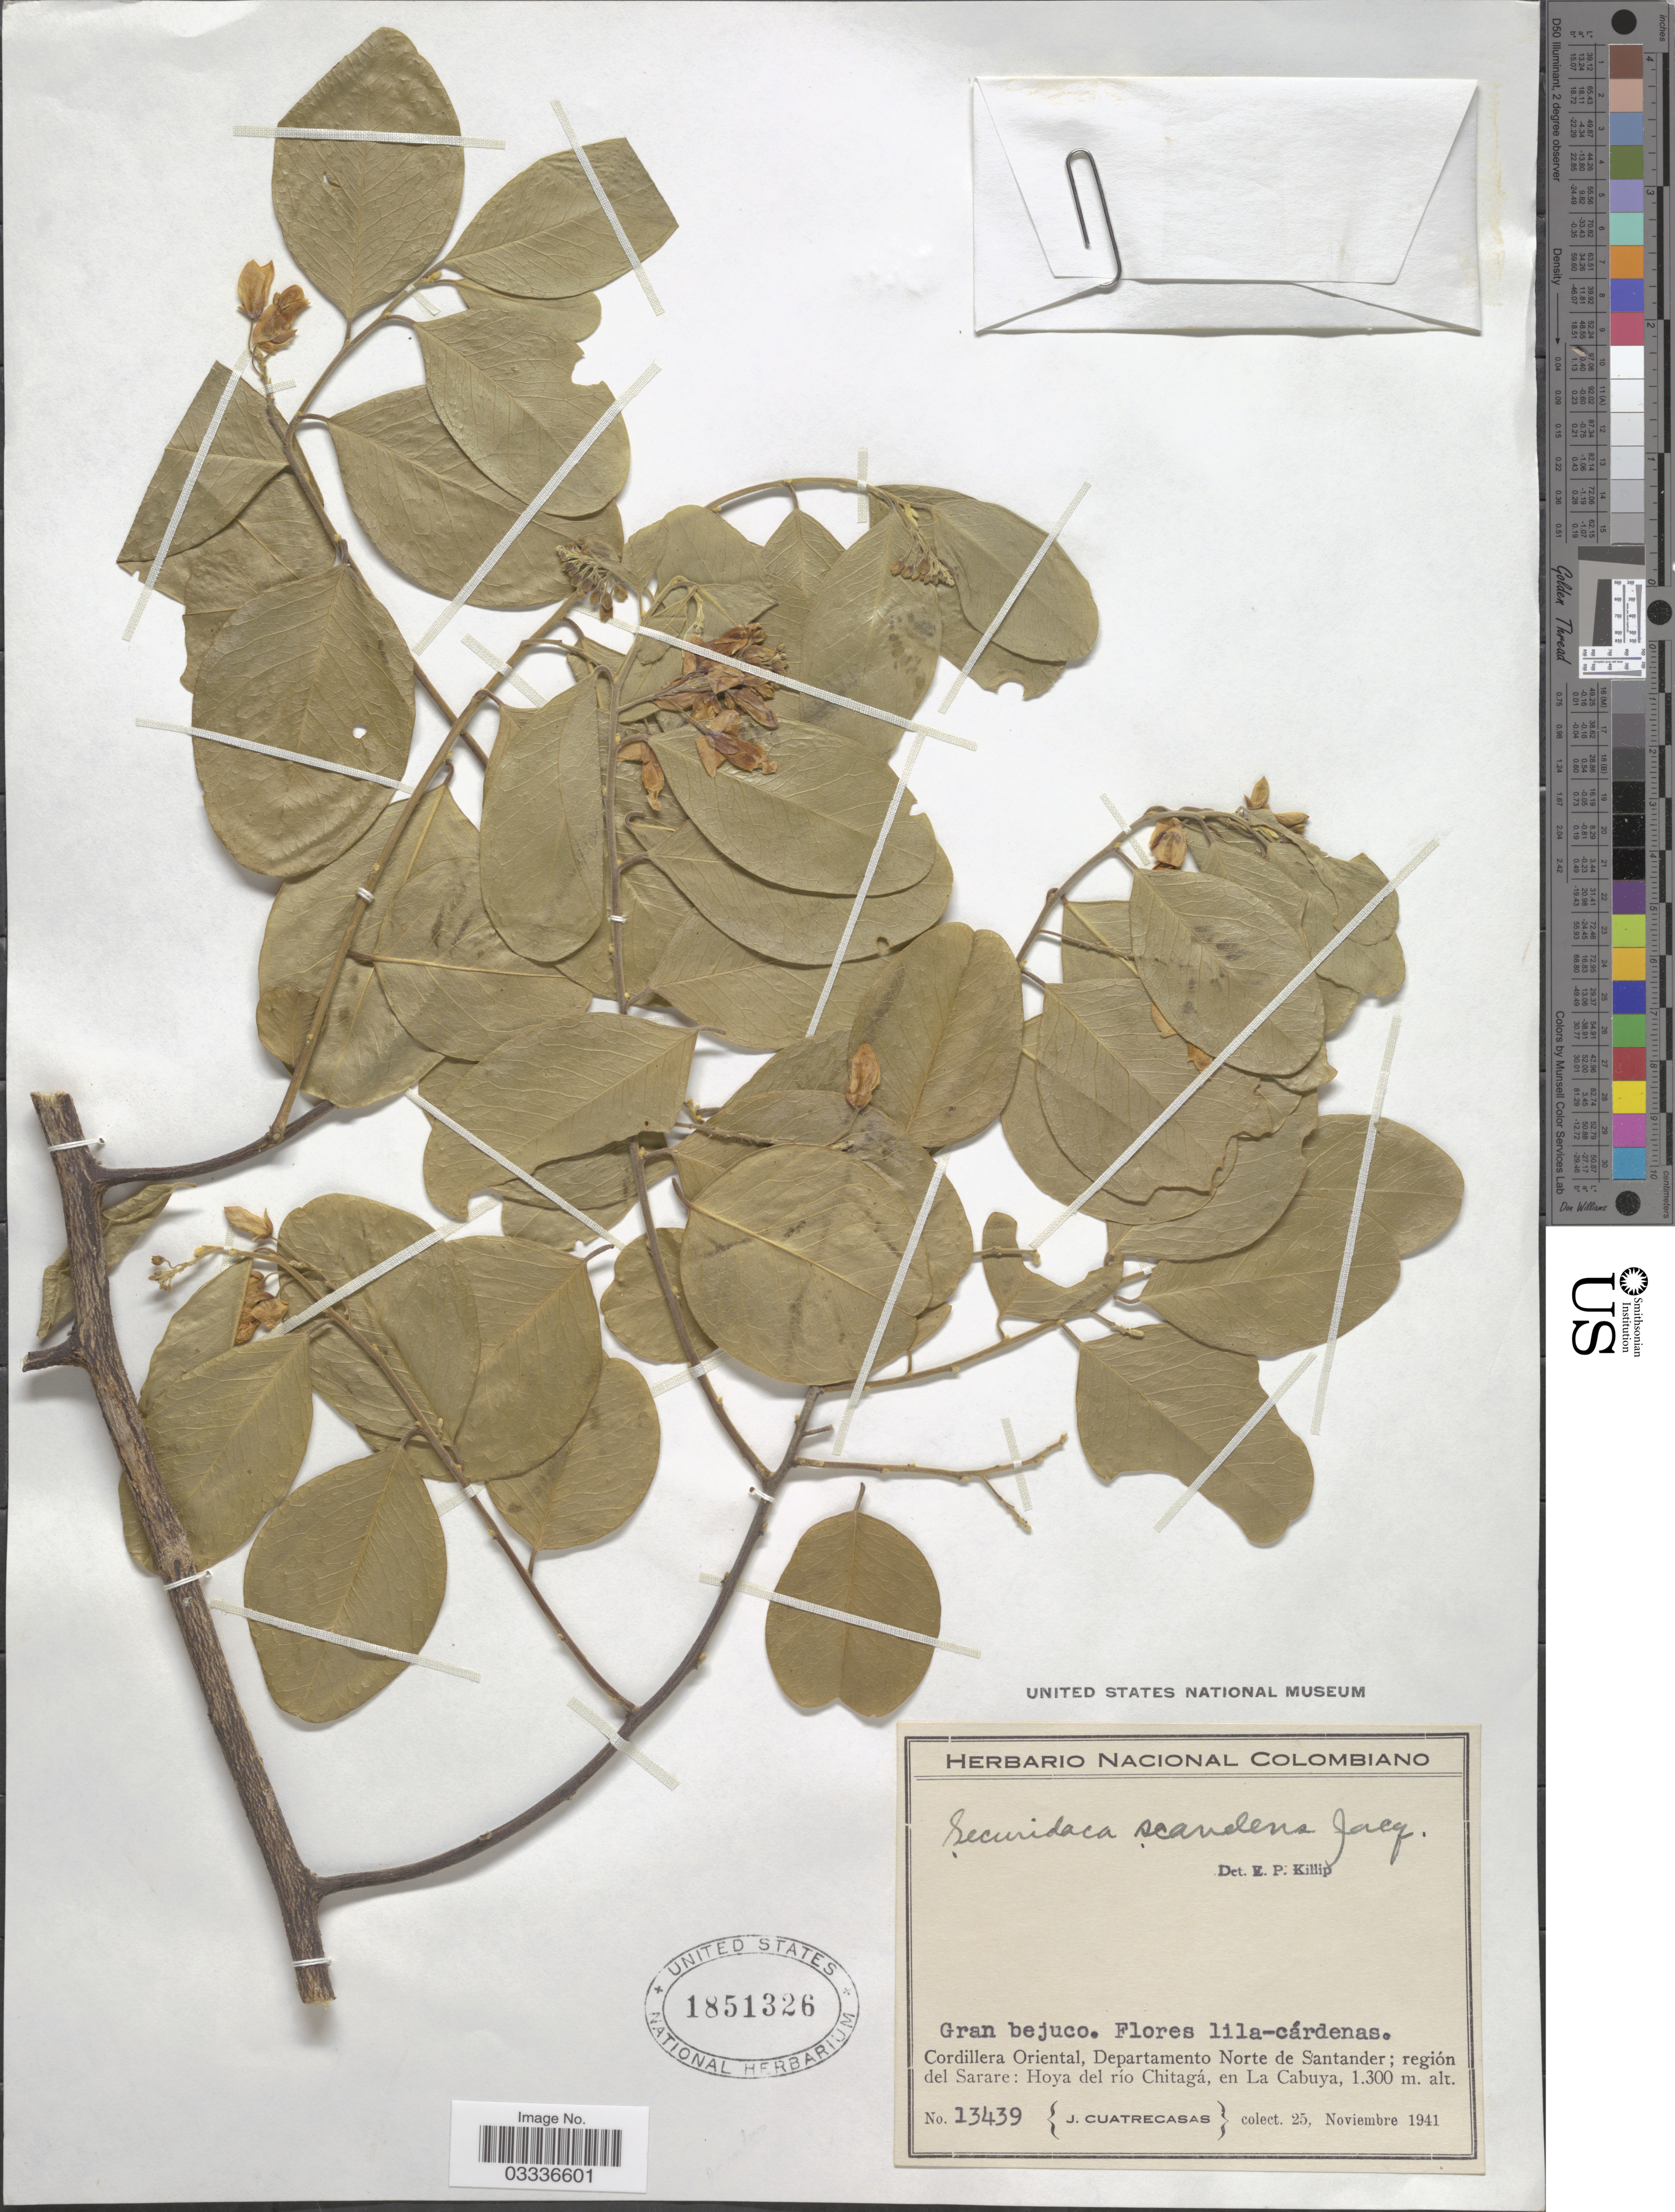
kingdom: Plantae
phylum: Tracheophyta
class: Magnoliopsida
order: Fabales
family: Polygalaceae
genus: Securidaca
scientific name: Securidaca scandens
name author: Jacq.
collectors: J. Cuatrecasas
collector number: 13439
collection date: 1941-11-25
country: Colombia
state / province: Norte de Santander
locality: Cordillera Oriental, Departamento Norte de Santander; región del Sarare: Hoya del río Chitagá, en La Cabuya.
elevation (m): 1300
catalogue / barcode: US 1851326